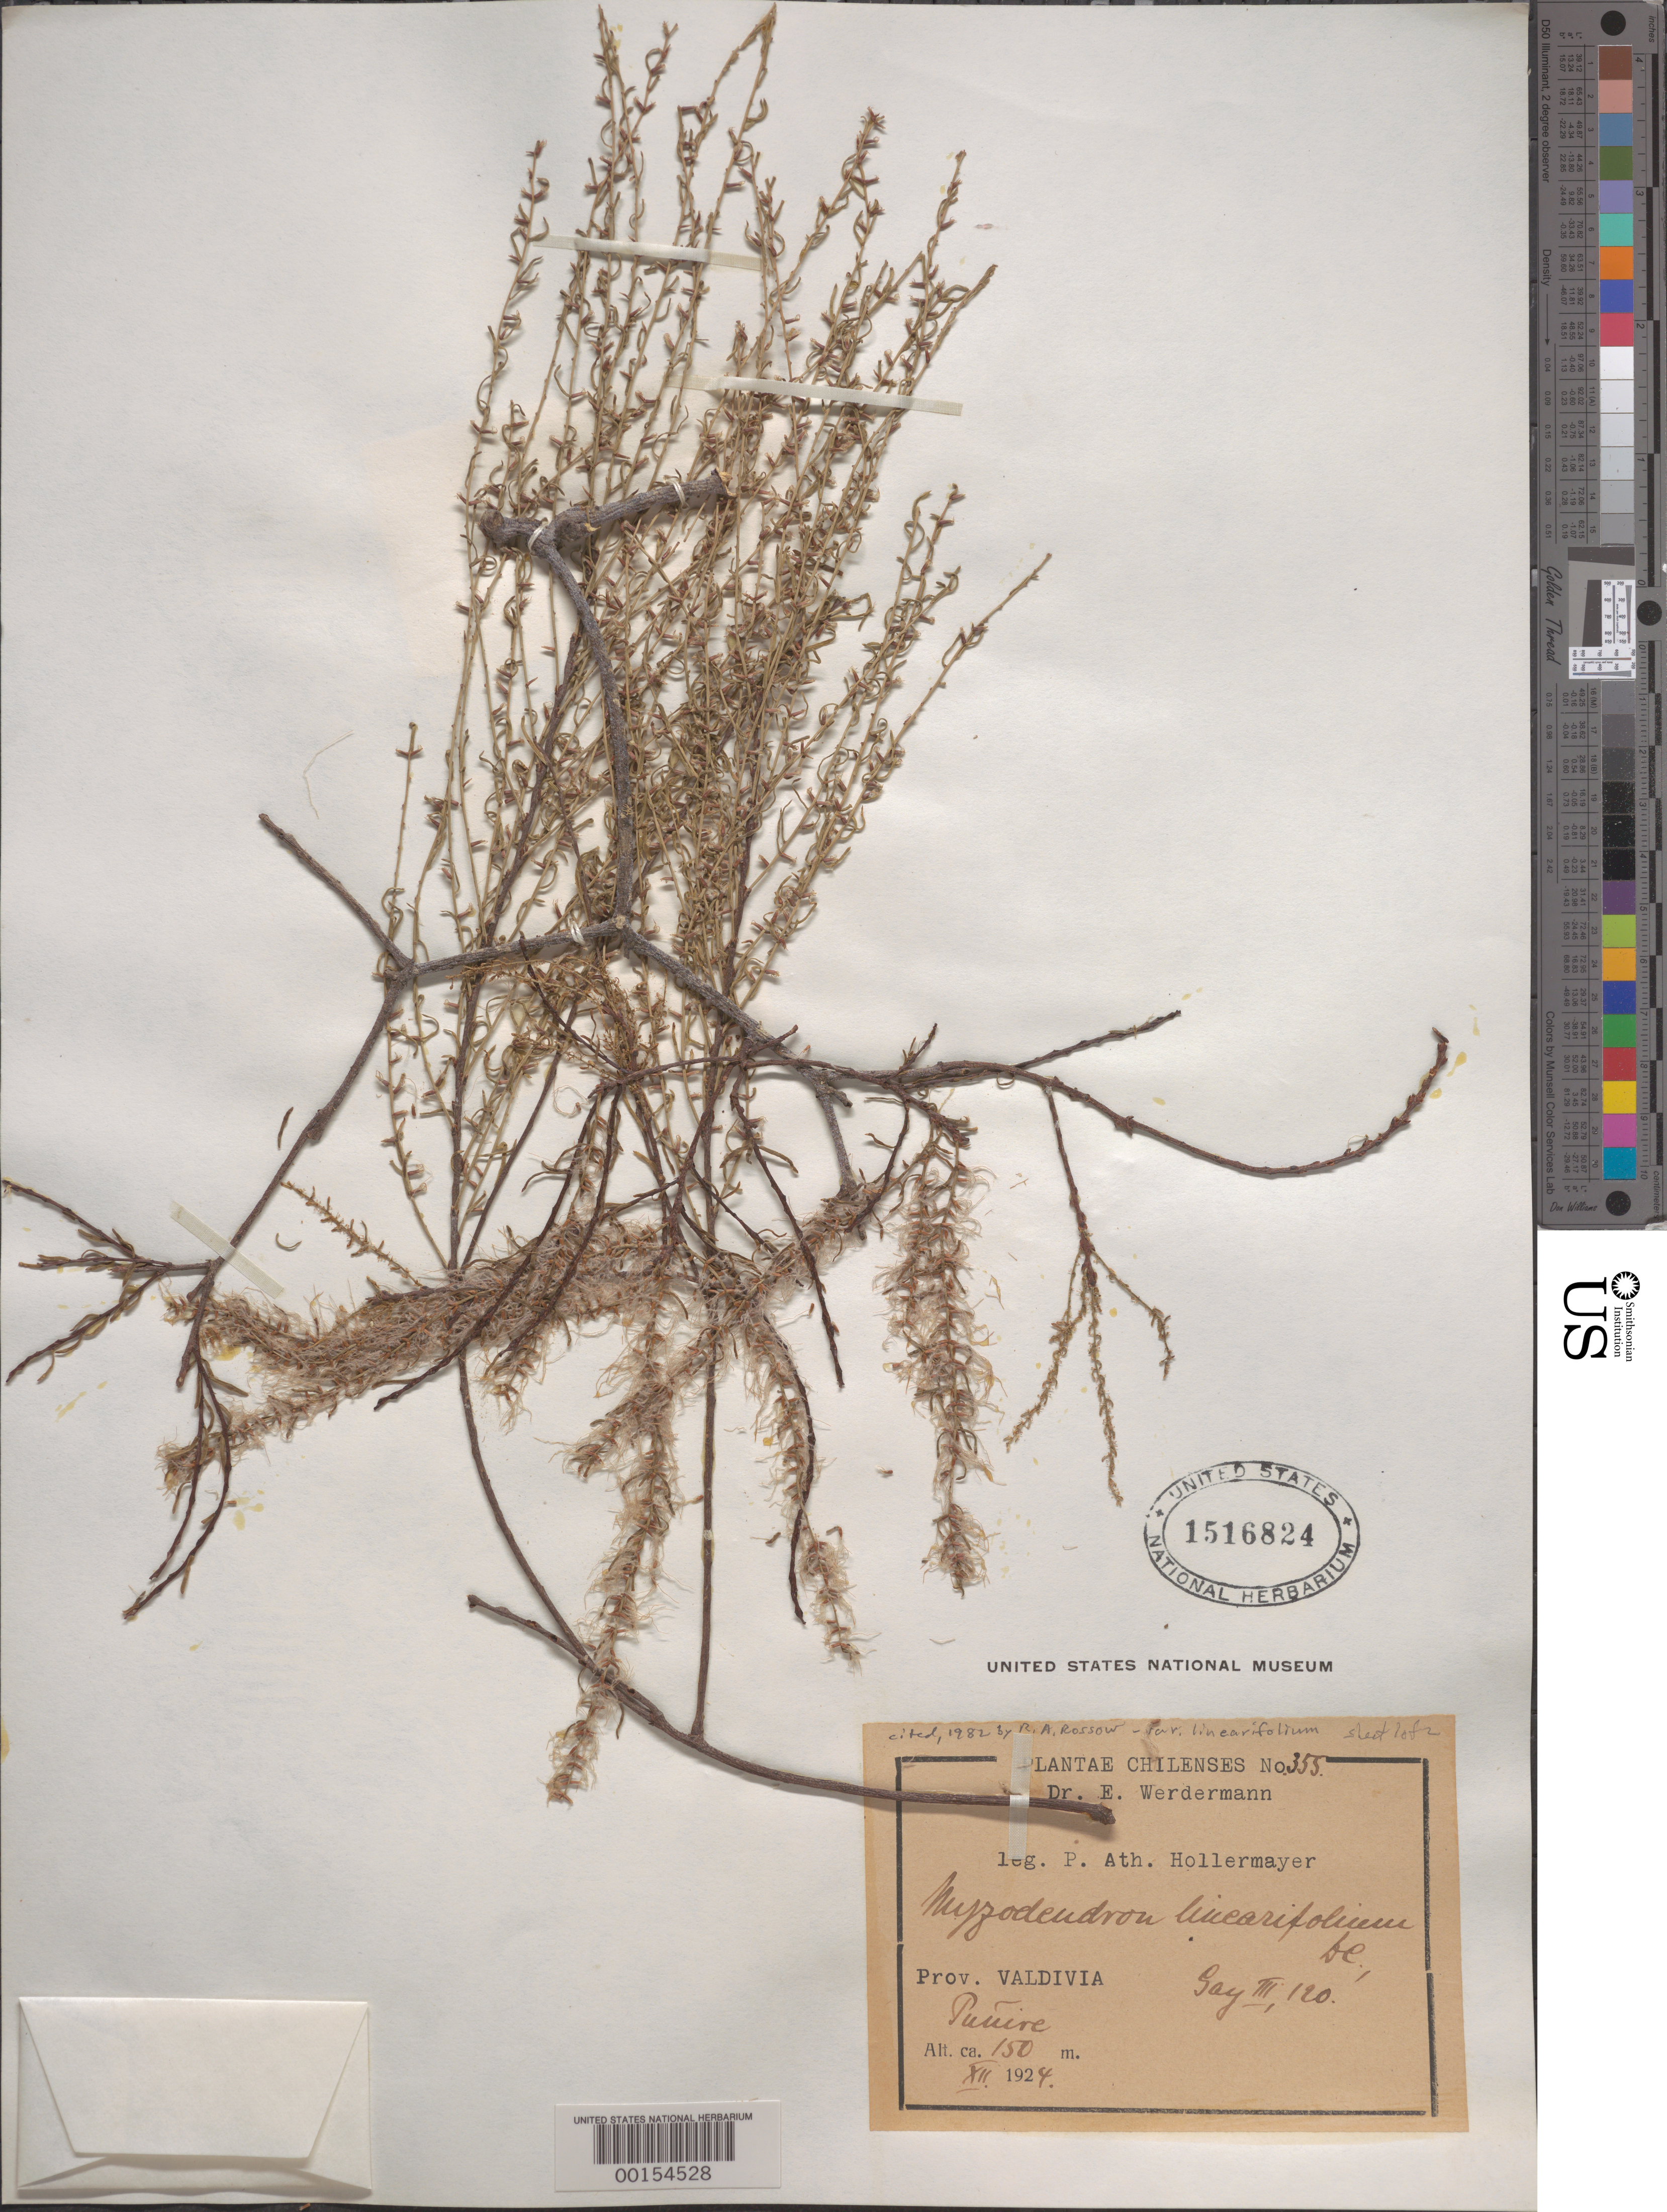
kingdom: Plantae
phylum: Tracheophyta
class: Magnoliopsida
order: Santalales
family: Misodendraceae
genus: Misodendrum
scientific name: Misodendrum linearifolium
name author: DC.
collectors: P. Hollermayer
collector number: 355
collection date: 1924-12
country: Chile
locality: Prov. Valdivia. Puúire.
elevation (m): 150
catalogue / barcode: US 1516824